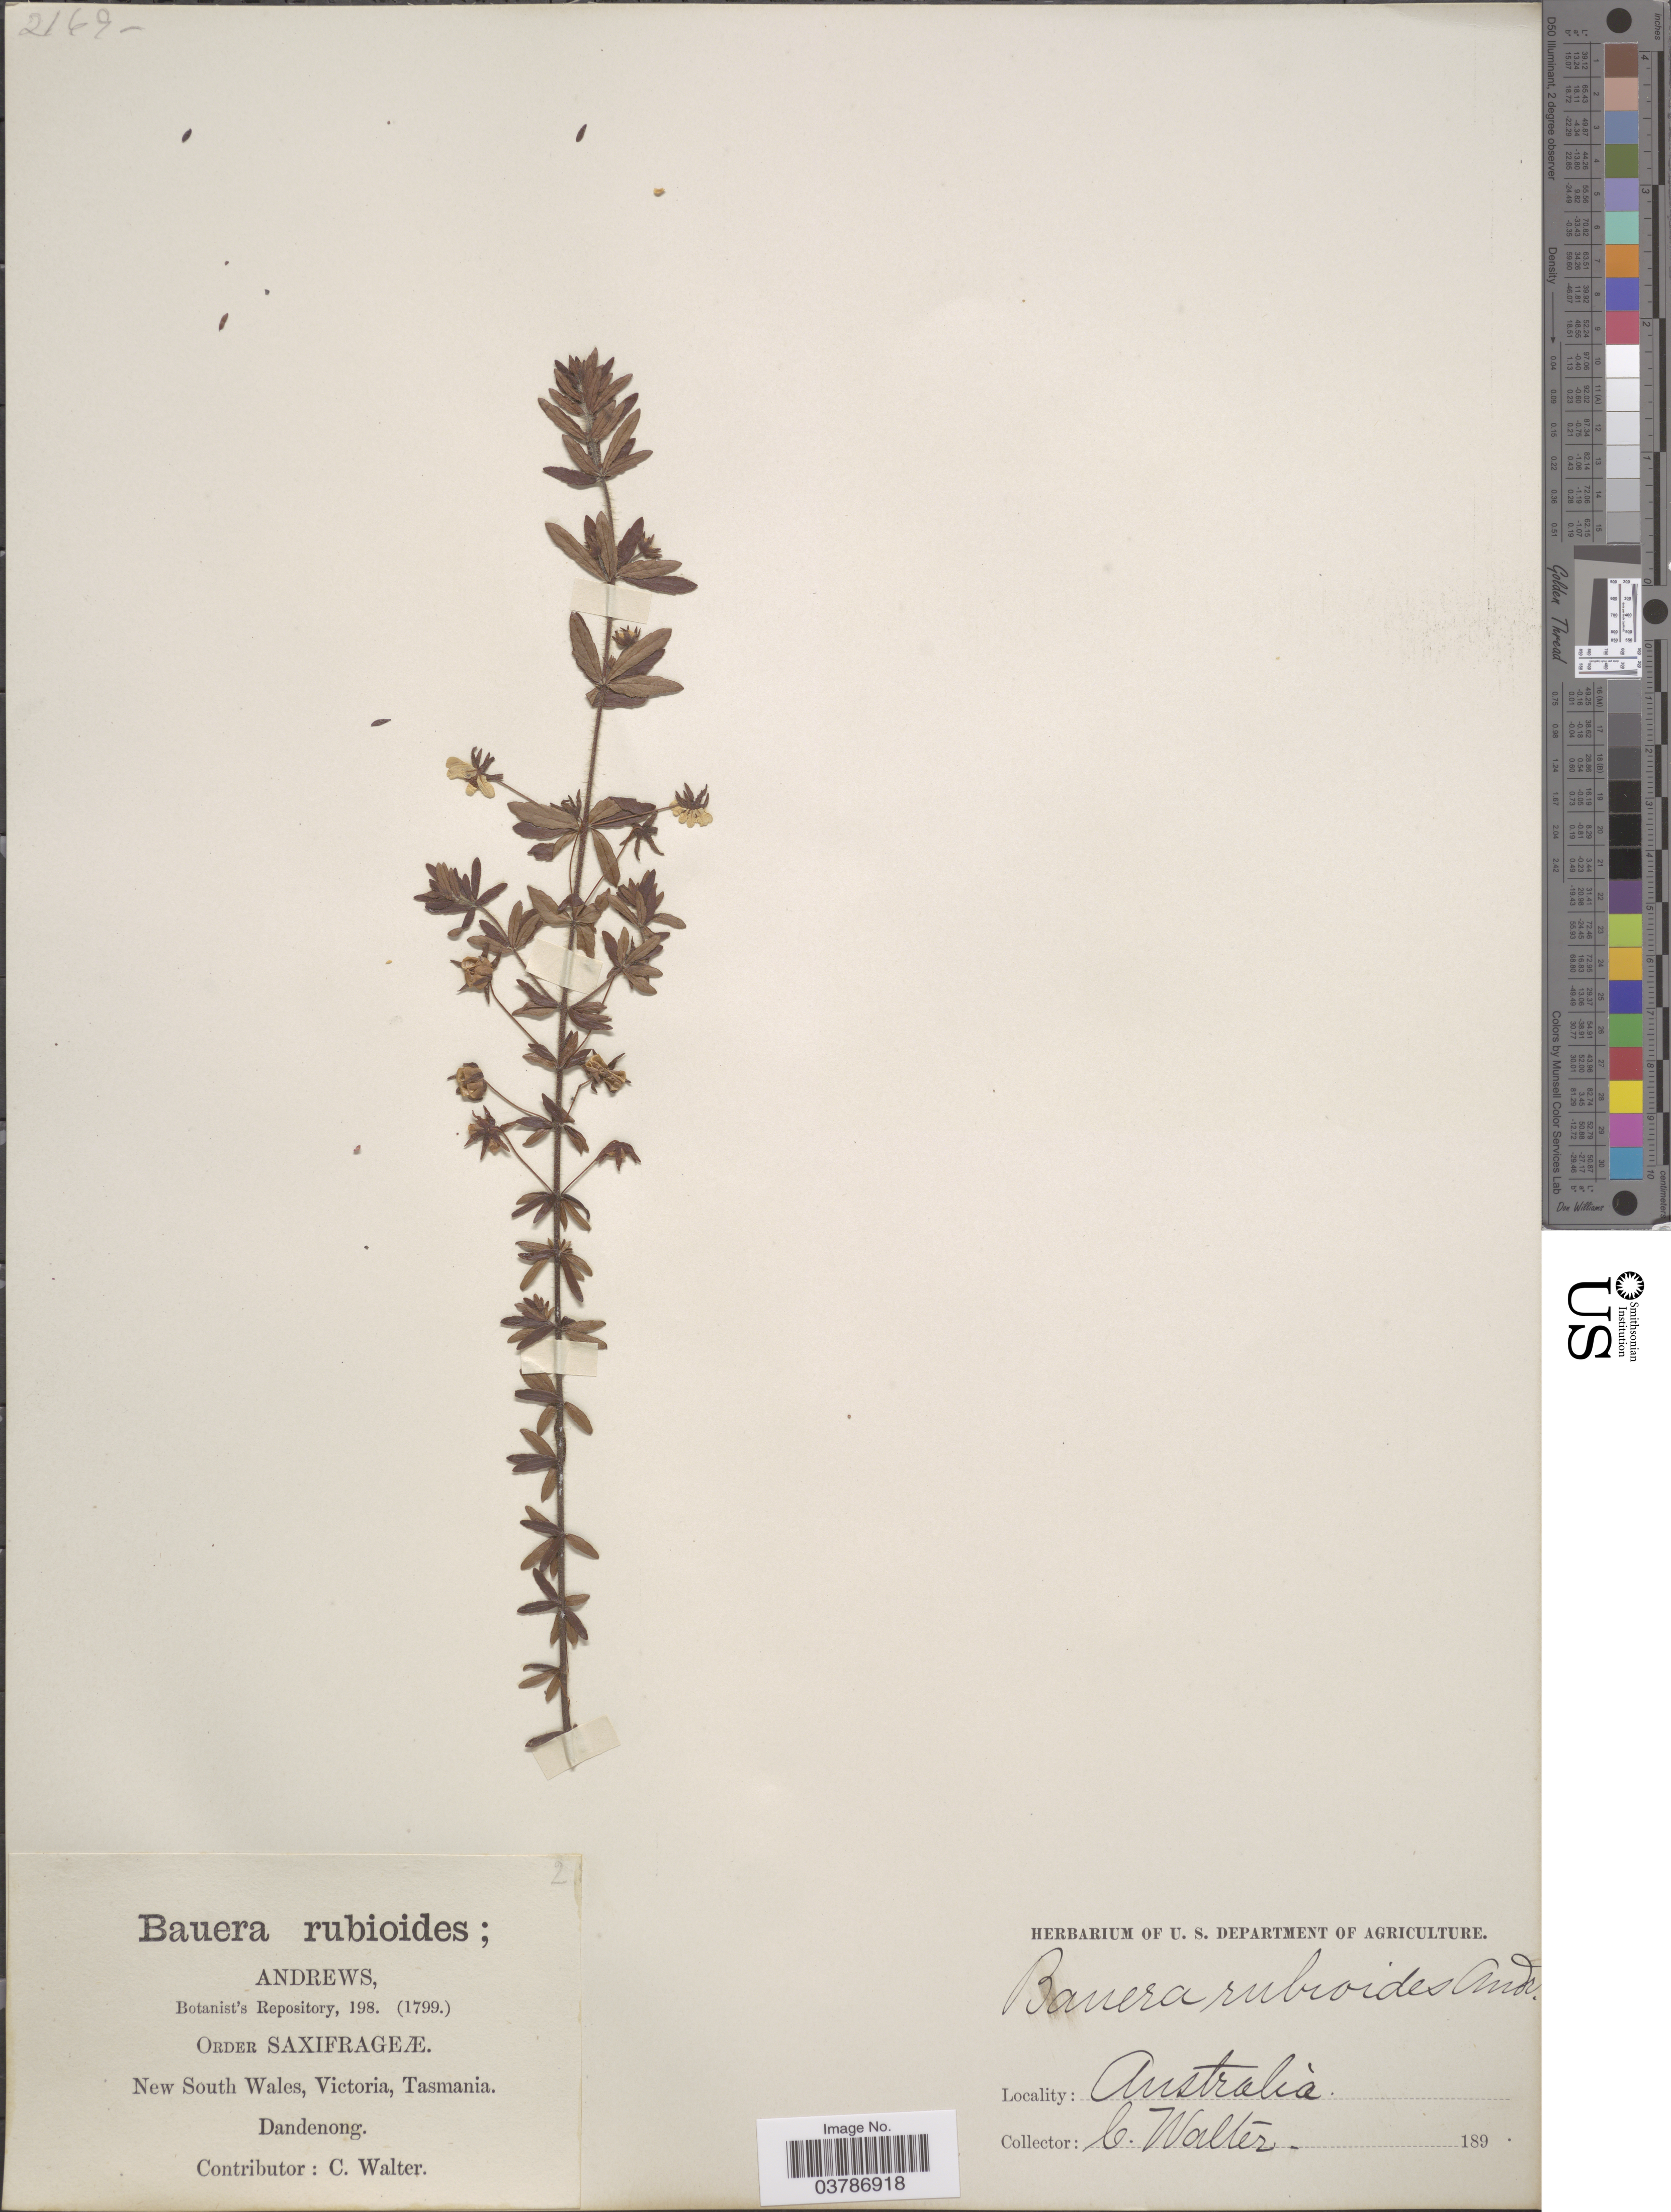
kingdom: Plantae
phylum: Tracheophyta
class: Magnoliopsida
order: Oxalidales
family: Cunoniaceae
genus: Bauera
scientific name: Bauera rubioides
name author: Andrews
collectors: C. Walter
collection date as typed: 189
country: Australia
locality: New South Wales, Victoria, Tasmania. Dandenong.